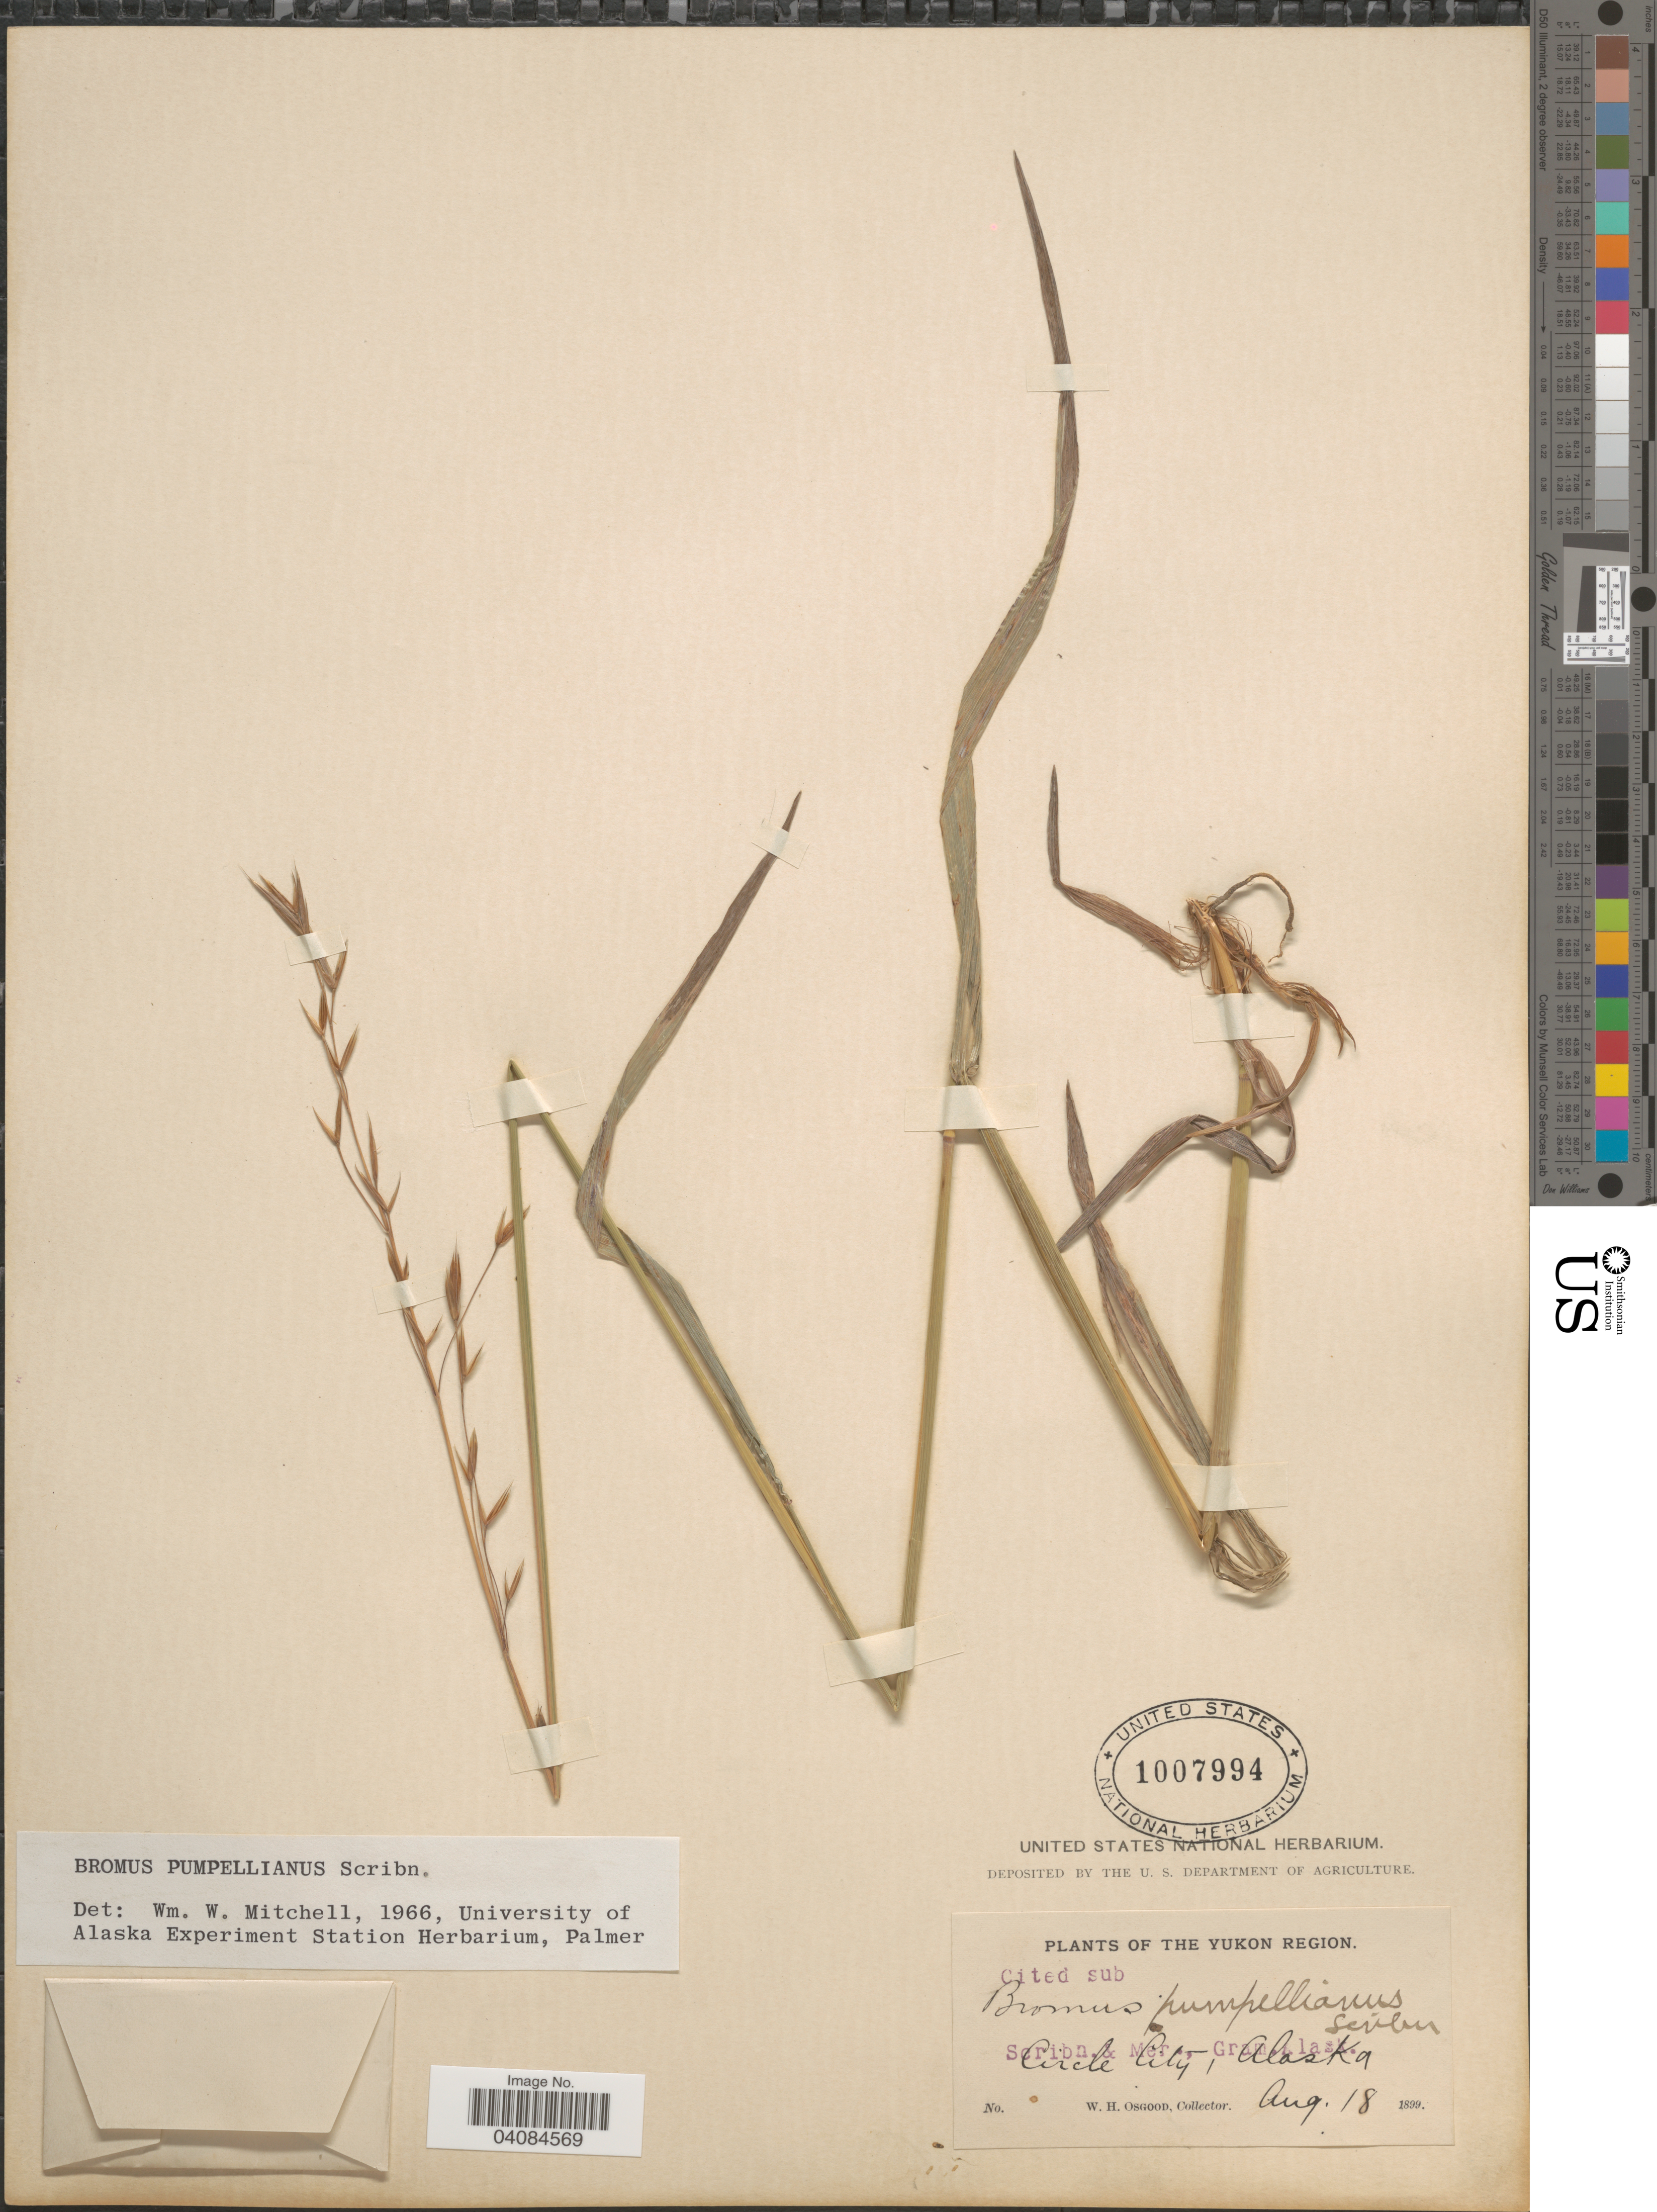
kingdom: Plantae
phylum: Tracheophyta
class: Liliopsida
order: Poales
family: Poaceae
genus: Bromus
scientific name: Bromus pumpellianus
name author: Scribn.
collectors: W. Osgood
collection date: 1899-08-18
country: United States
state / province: Alaska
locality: The Yukon Region. Circle City.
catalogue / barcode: US 1007994